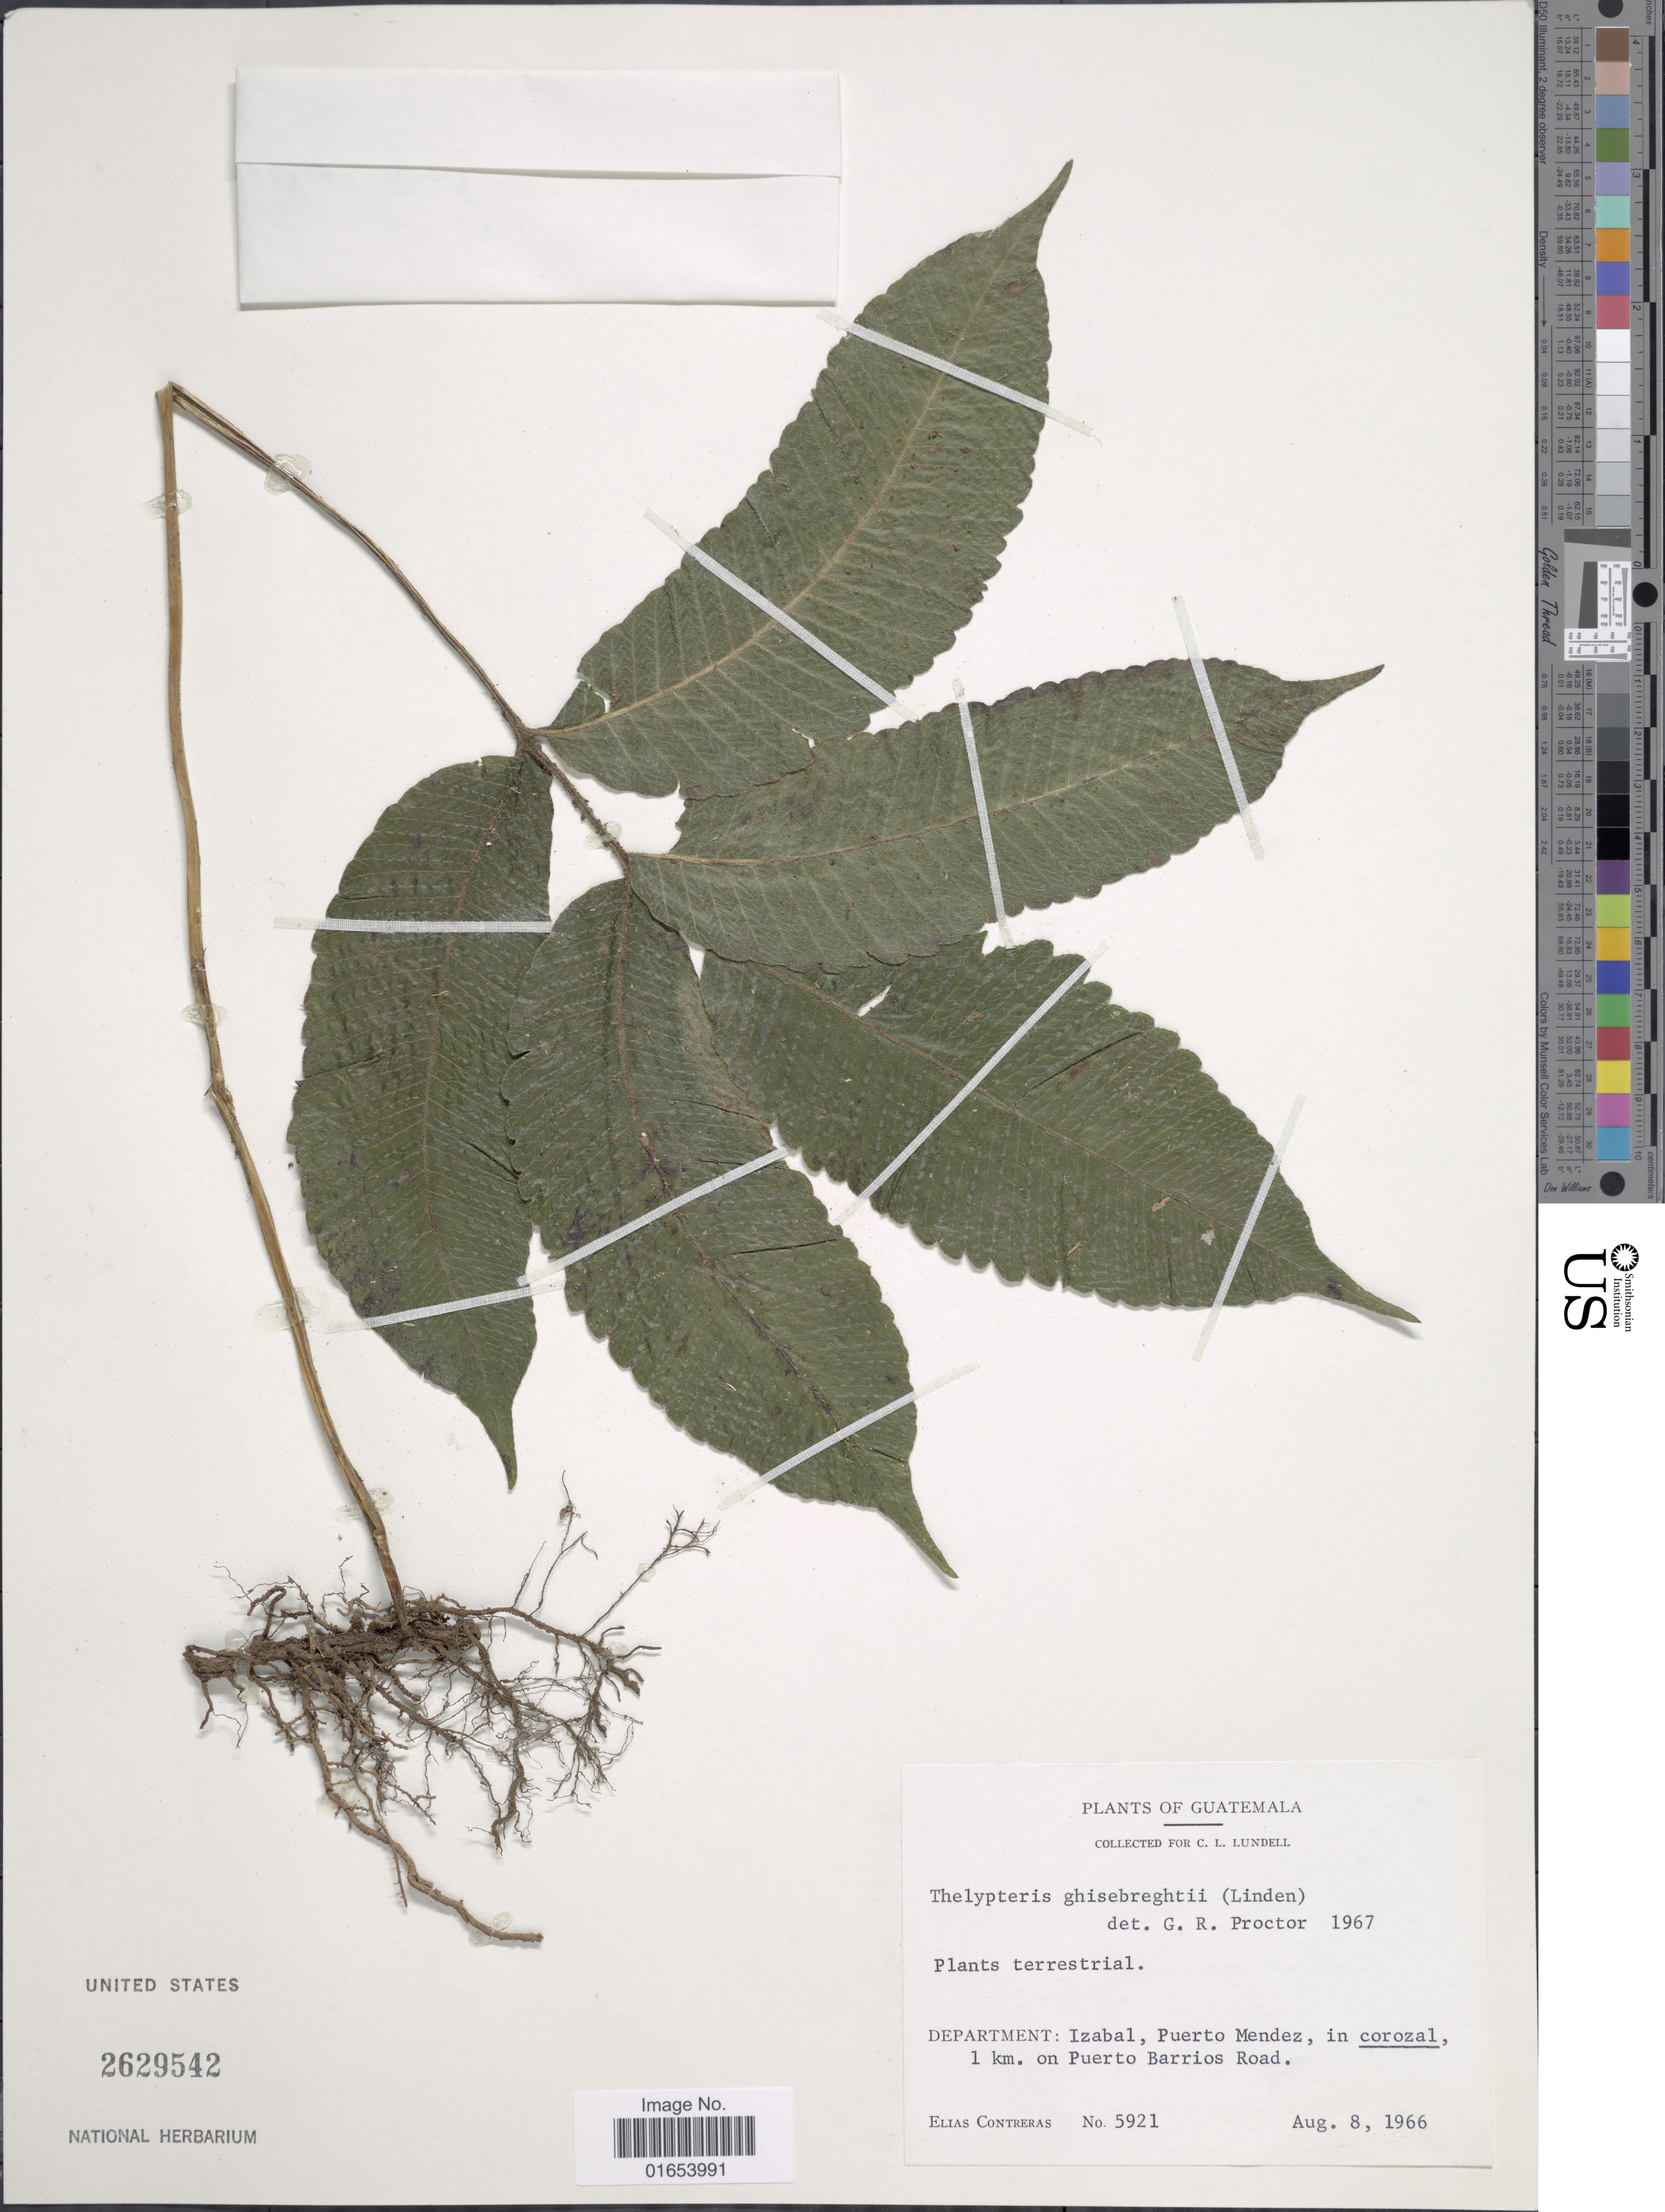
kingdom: Plantae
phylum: Tracheophyta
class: Polypodiopsida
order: Polypodiales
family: Thelypteridaceae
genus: Goniopteris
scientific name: Goniopteris ghiesbreghtii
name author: (Linden) J. Sm.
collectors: E. Contreras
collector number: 5921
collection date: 1966-08-08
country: Guatemala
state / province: Izabal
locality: Guatemala, Department: Izabal, Puerto Mendez, in Corozal, 1 km. on Puerto Barrios Road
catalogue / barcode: US 2629542